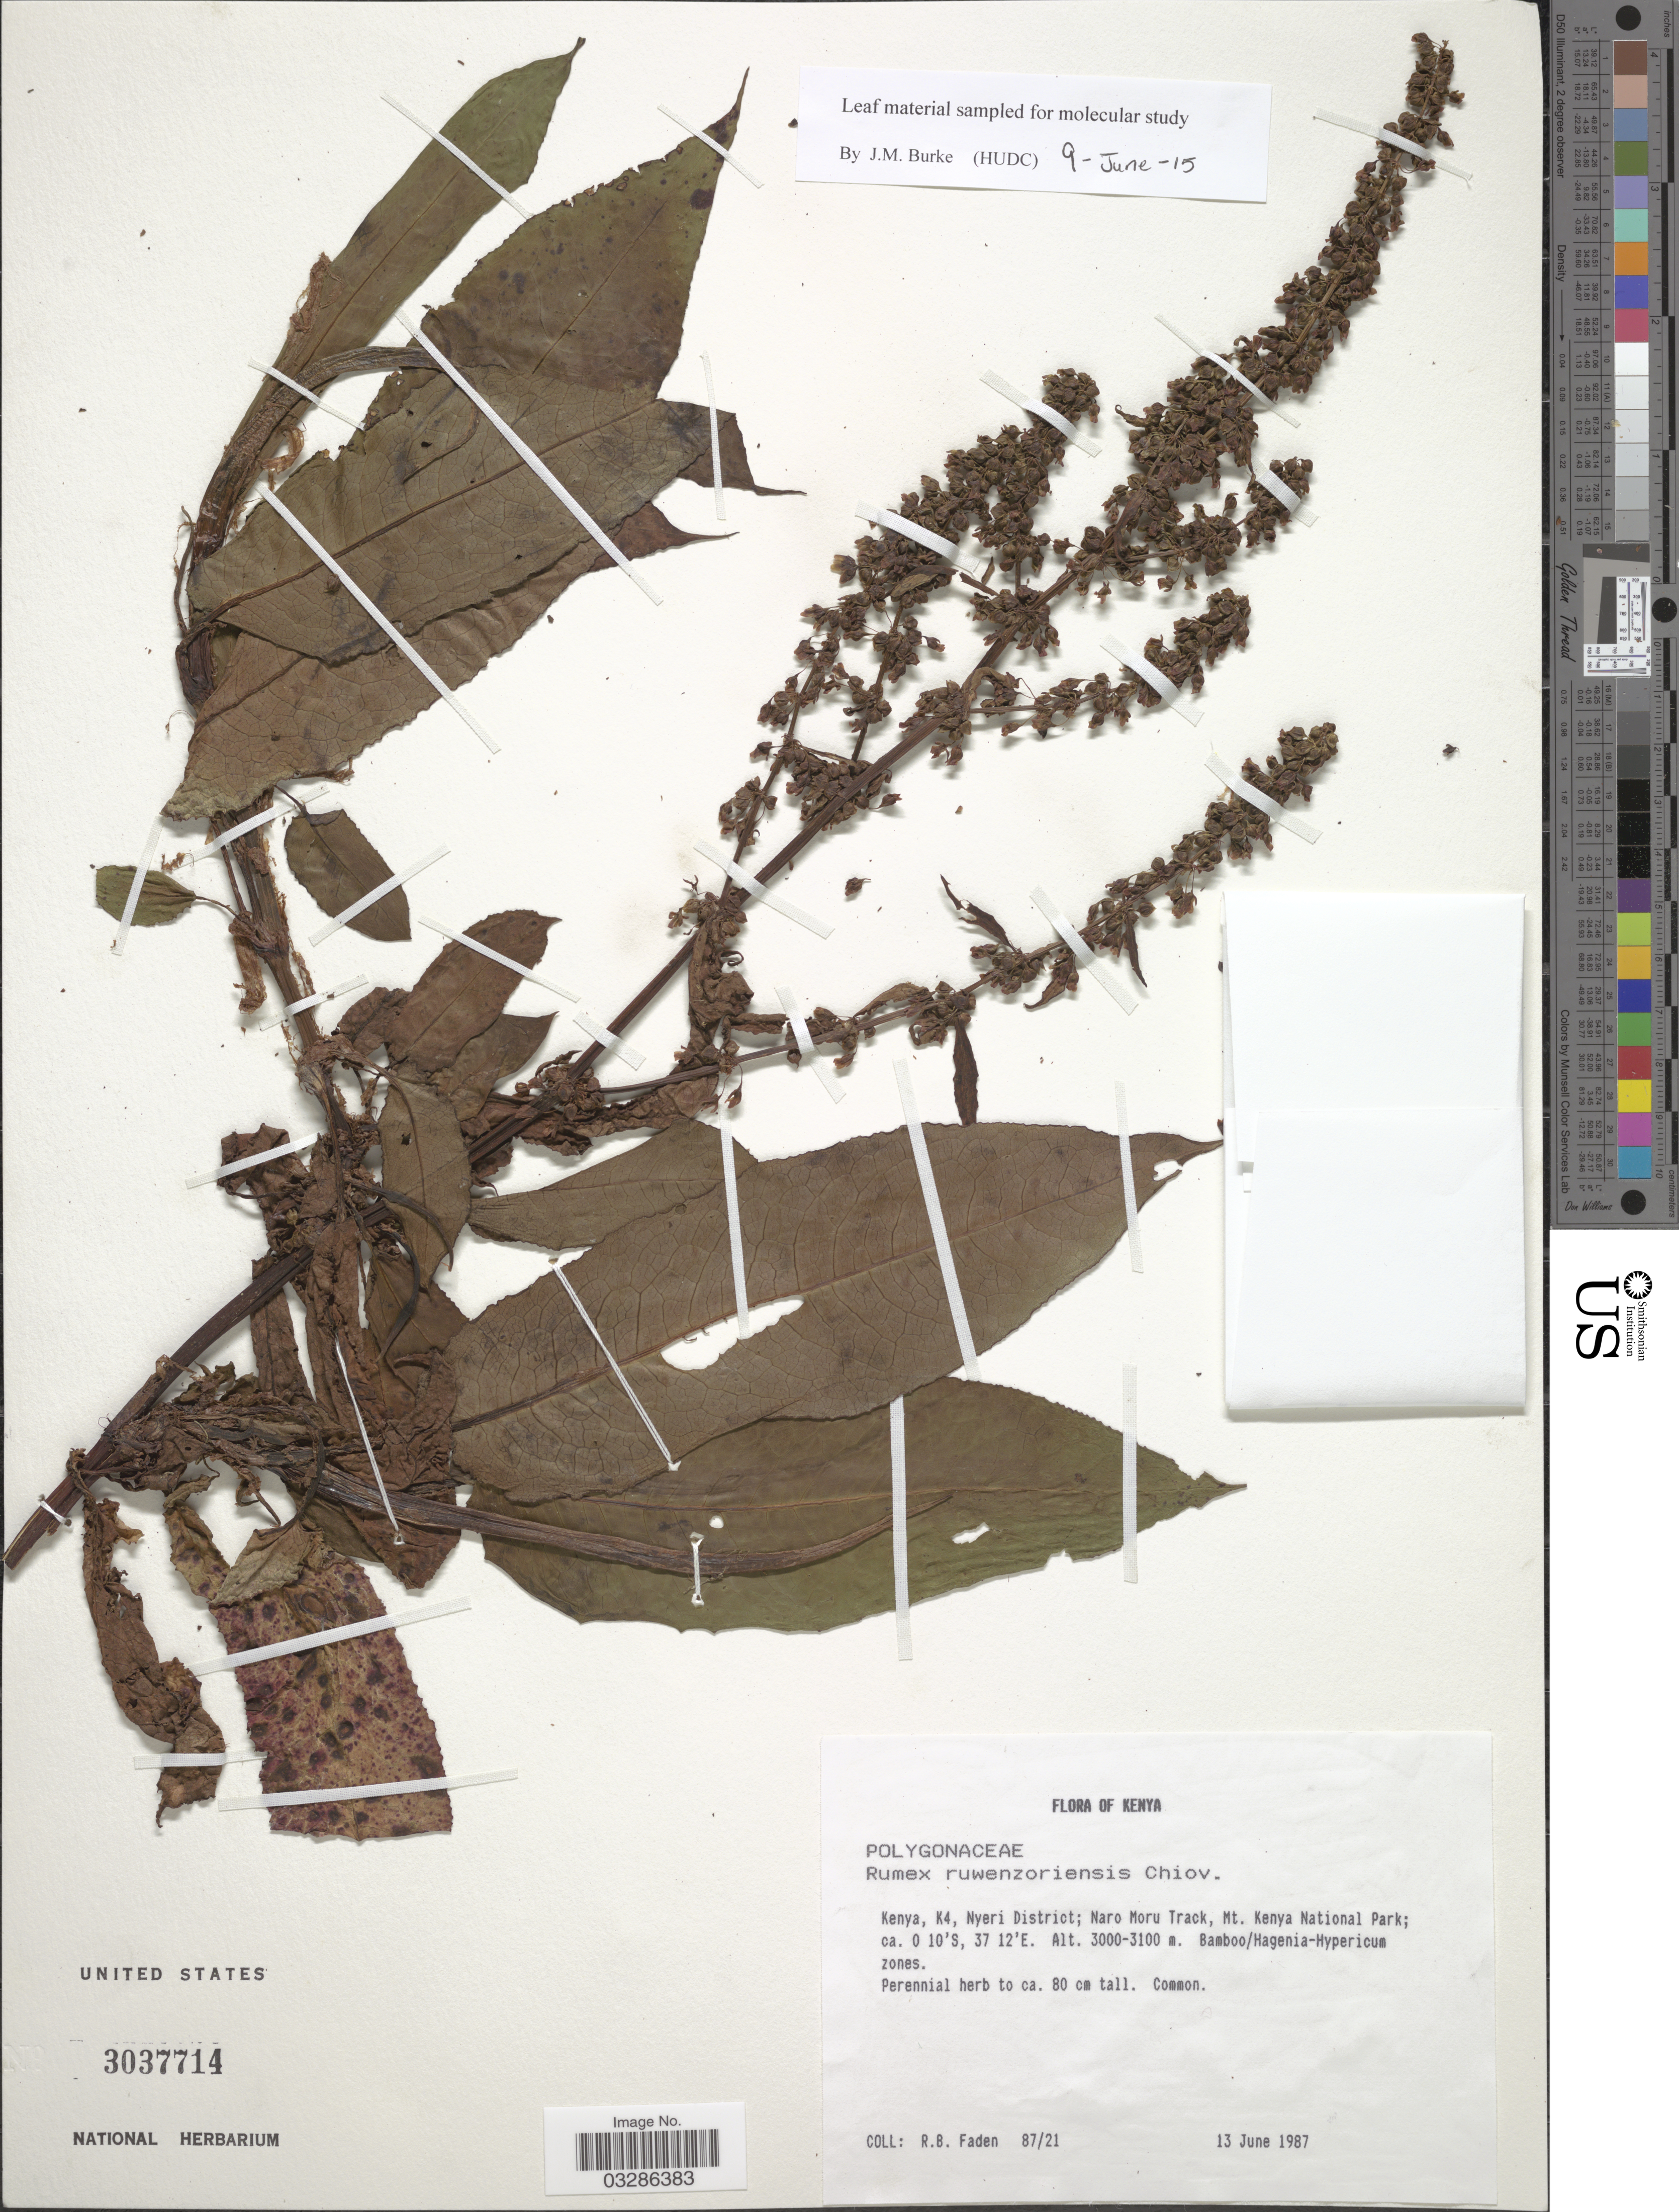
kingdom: Plantae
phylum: Tracheophyta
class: Magnoliopsida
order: Caryophyllales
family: Polygonaceae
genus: Rumex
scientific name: Rumex ruwenzoriensis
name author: Chiov.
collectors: R. B. Faden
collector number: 87/21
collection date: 1987-06-13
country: Kenya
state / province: Nyeri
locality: K4, Nyeri District; Naro Moru Track, Mt. Kenya National Park.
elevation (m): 3000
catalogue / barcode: US 3037714